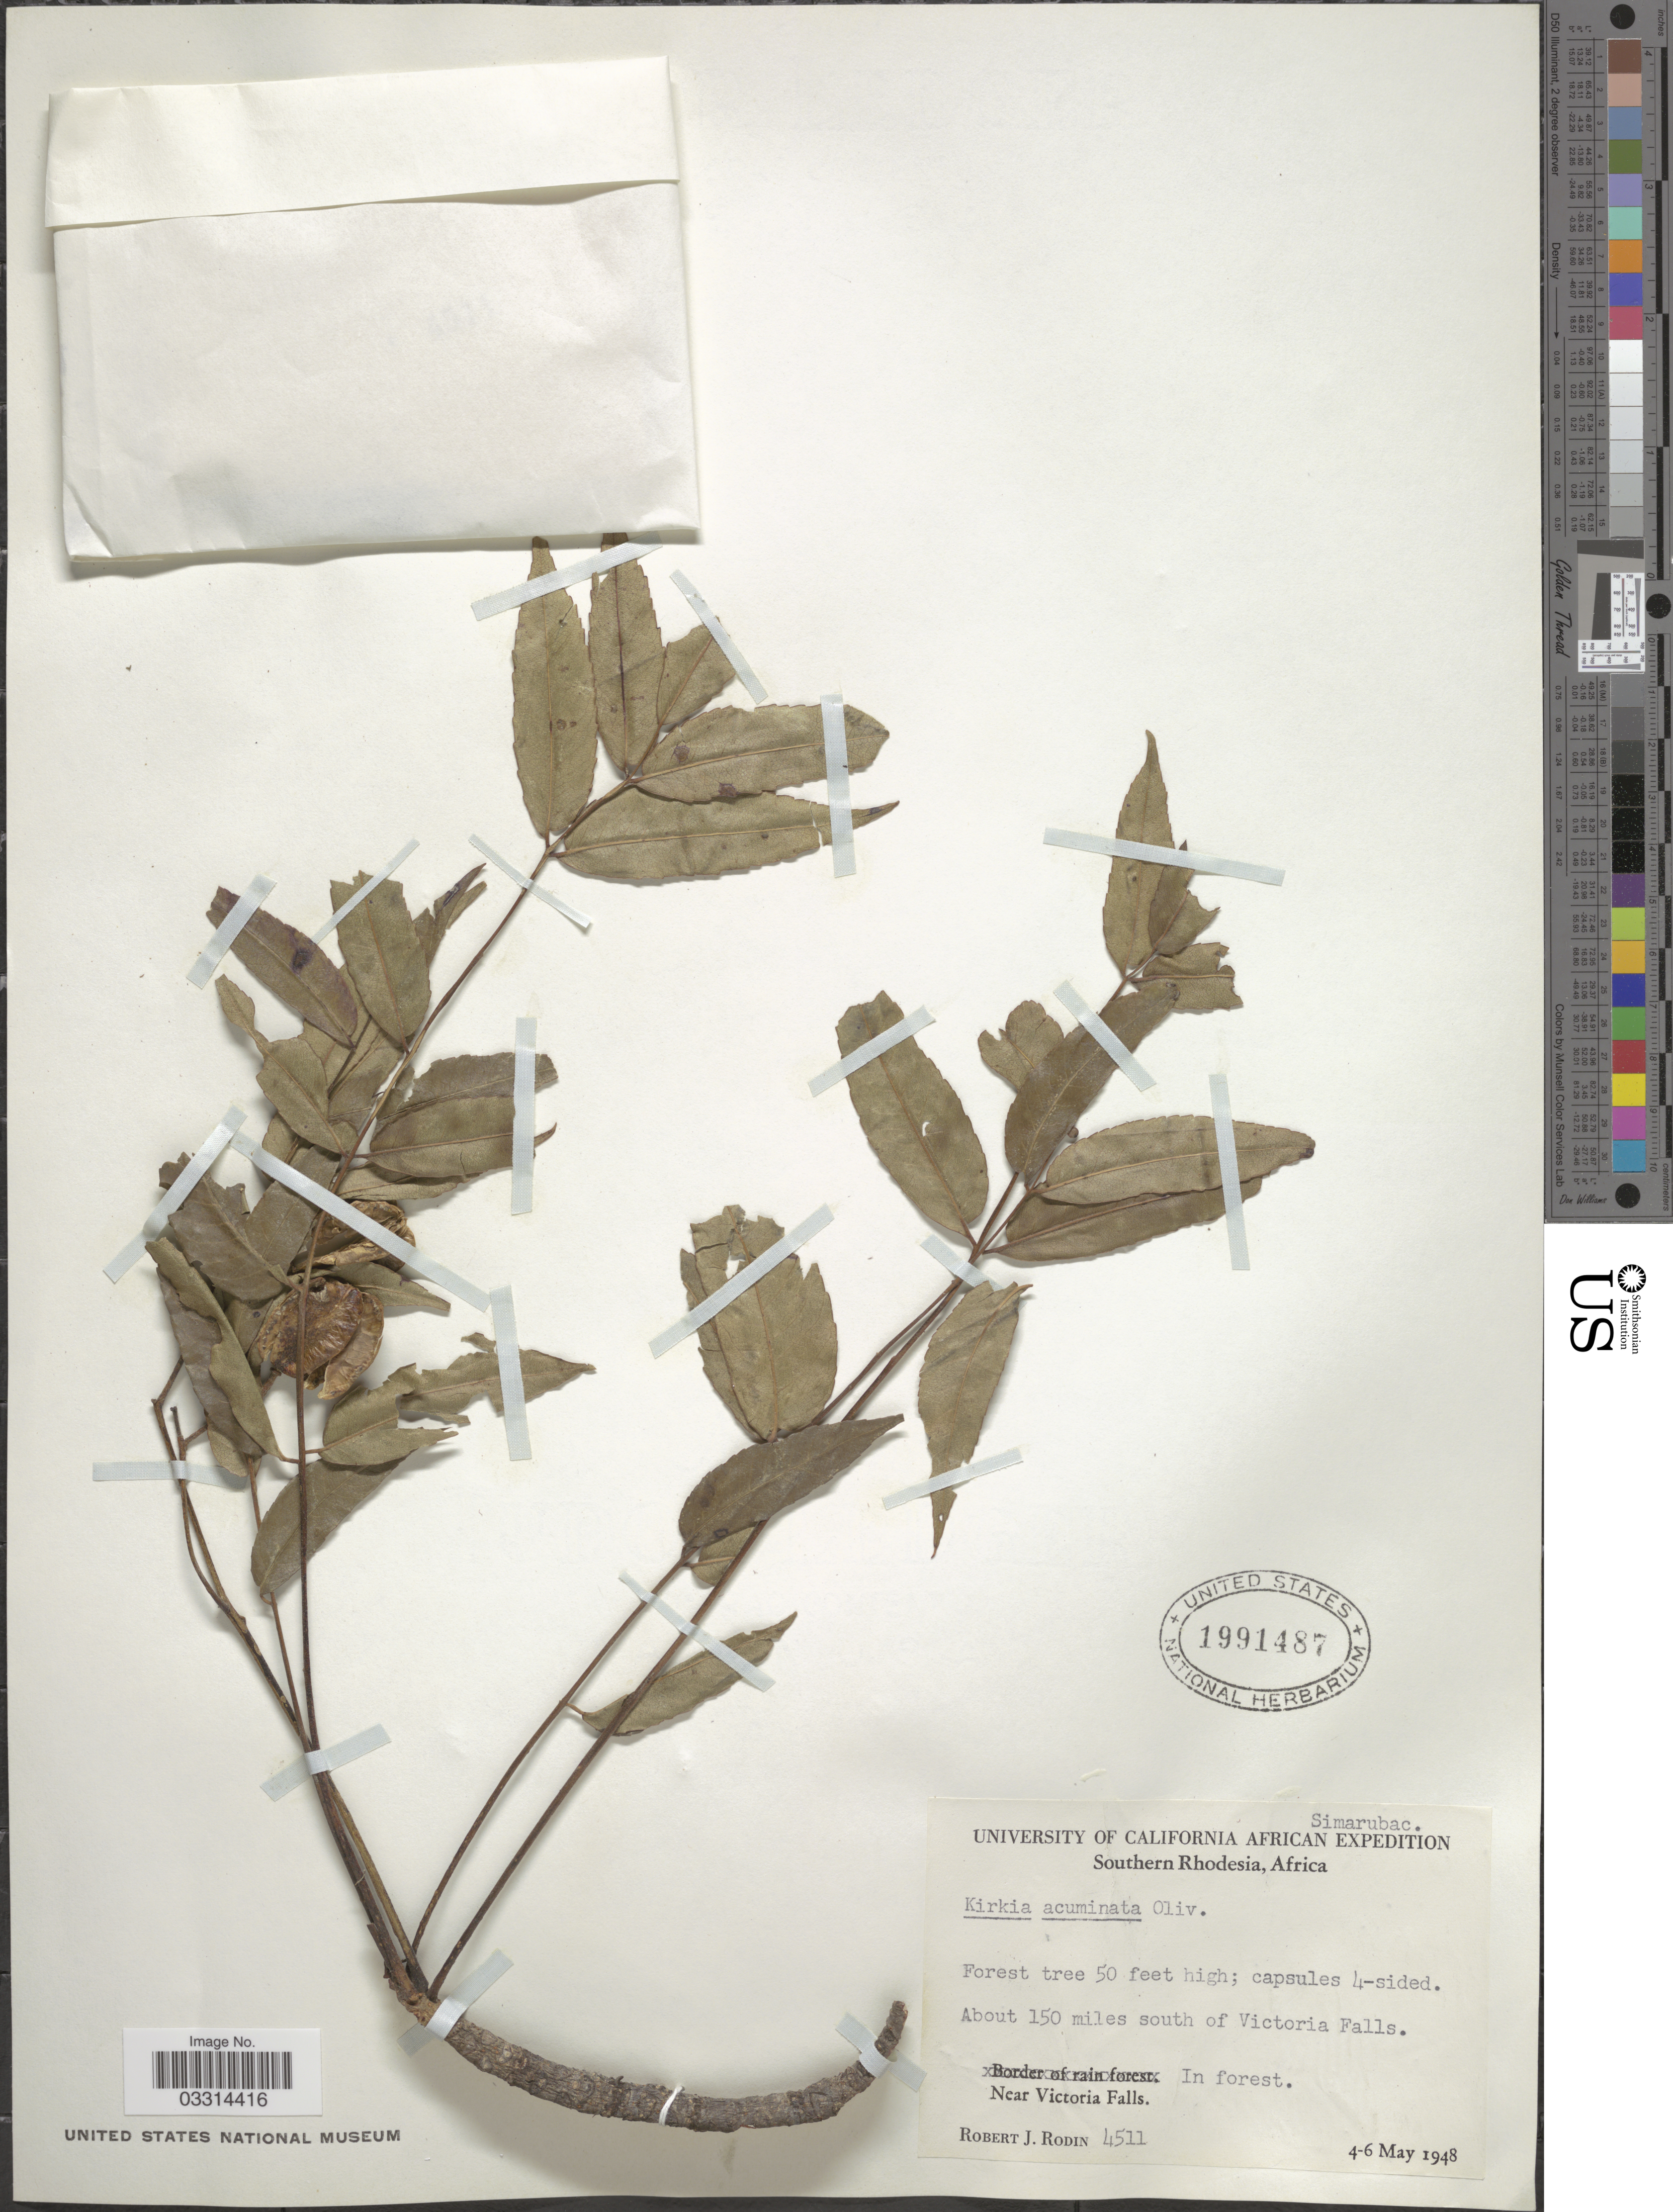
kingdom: Plantae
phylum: Tracheophyta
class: Magnoliopsida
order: Sapindales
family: Kirkiaceae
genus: Kirkia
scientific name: Kirkia acuminata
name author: Oliv.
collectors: R. J. Rodin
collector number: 4511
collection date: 1948-05-04/1948-05-06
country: Zimbabwe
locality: Southern Rhodesia. About 150 miles south of Victoria Falls. Near Victoria Falls.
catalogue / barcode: US 1991487